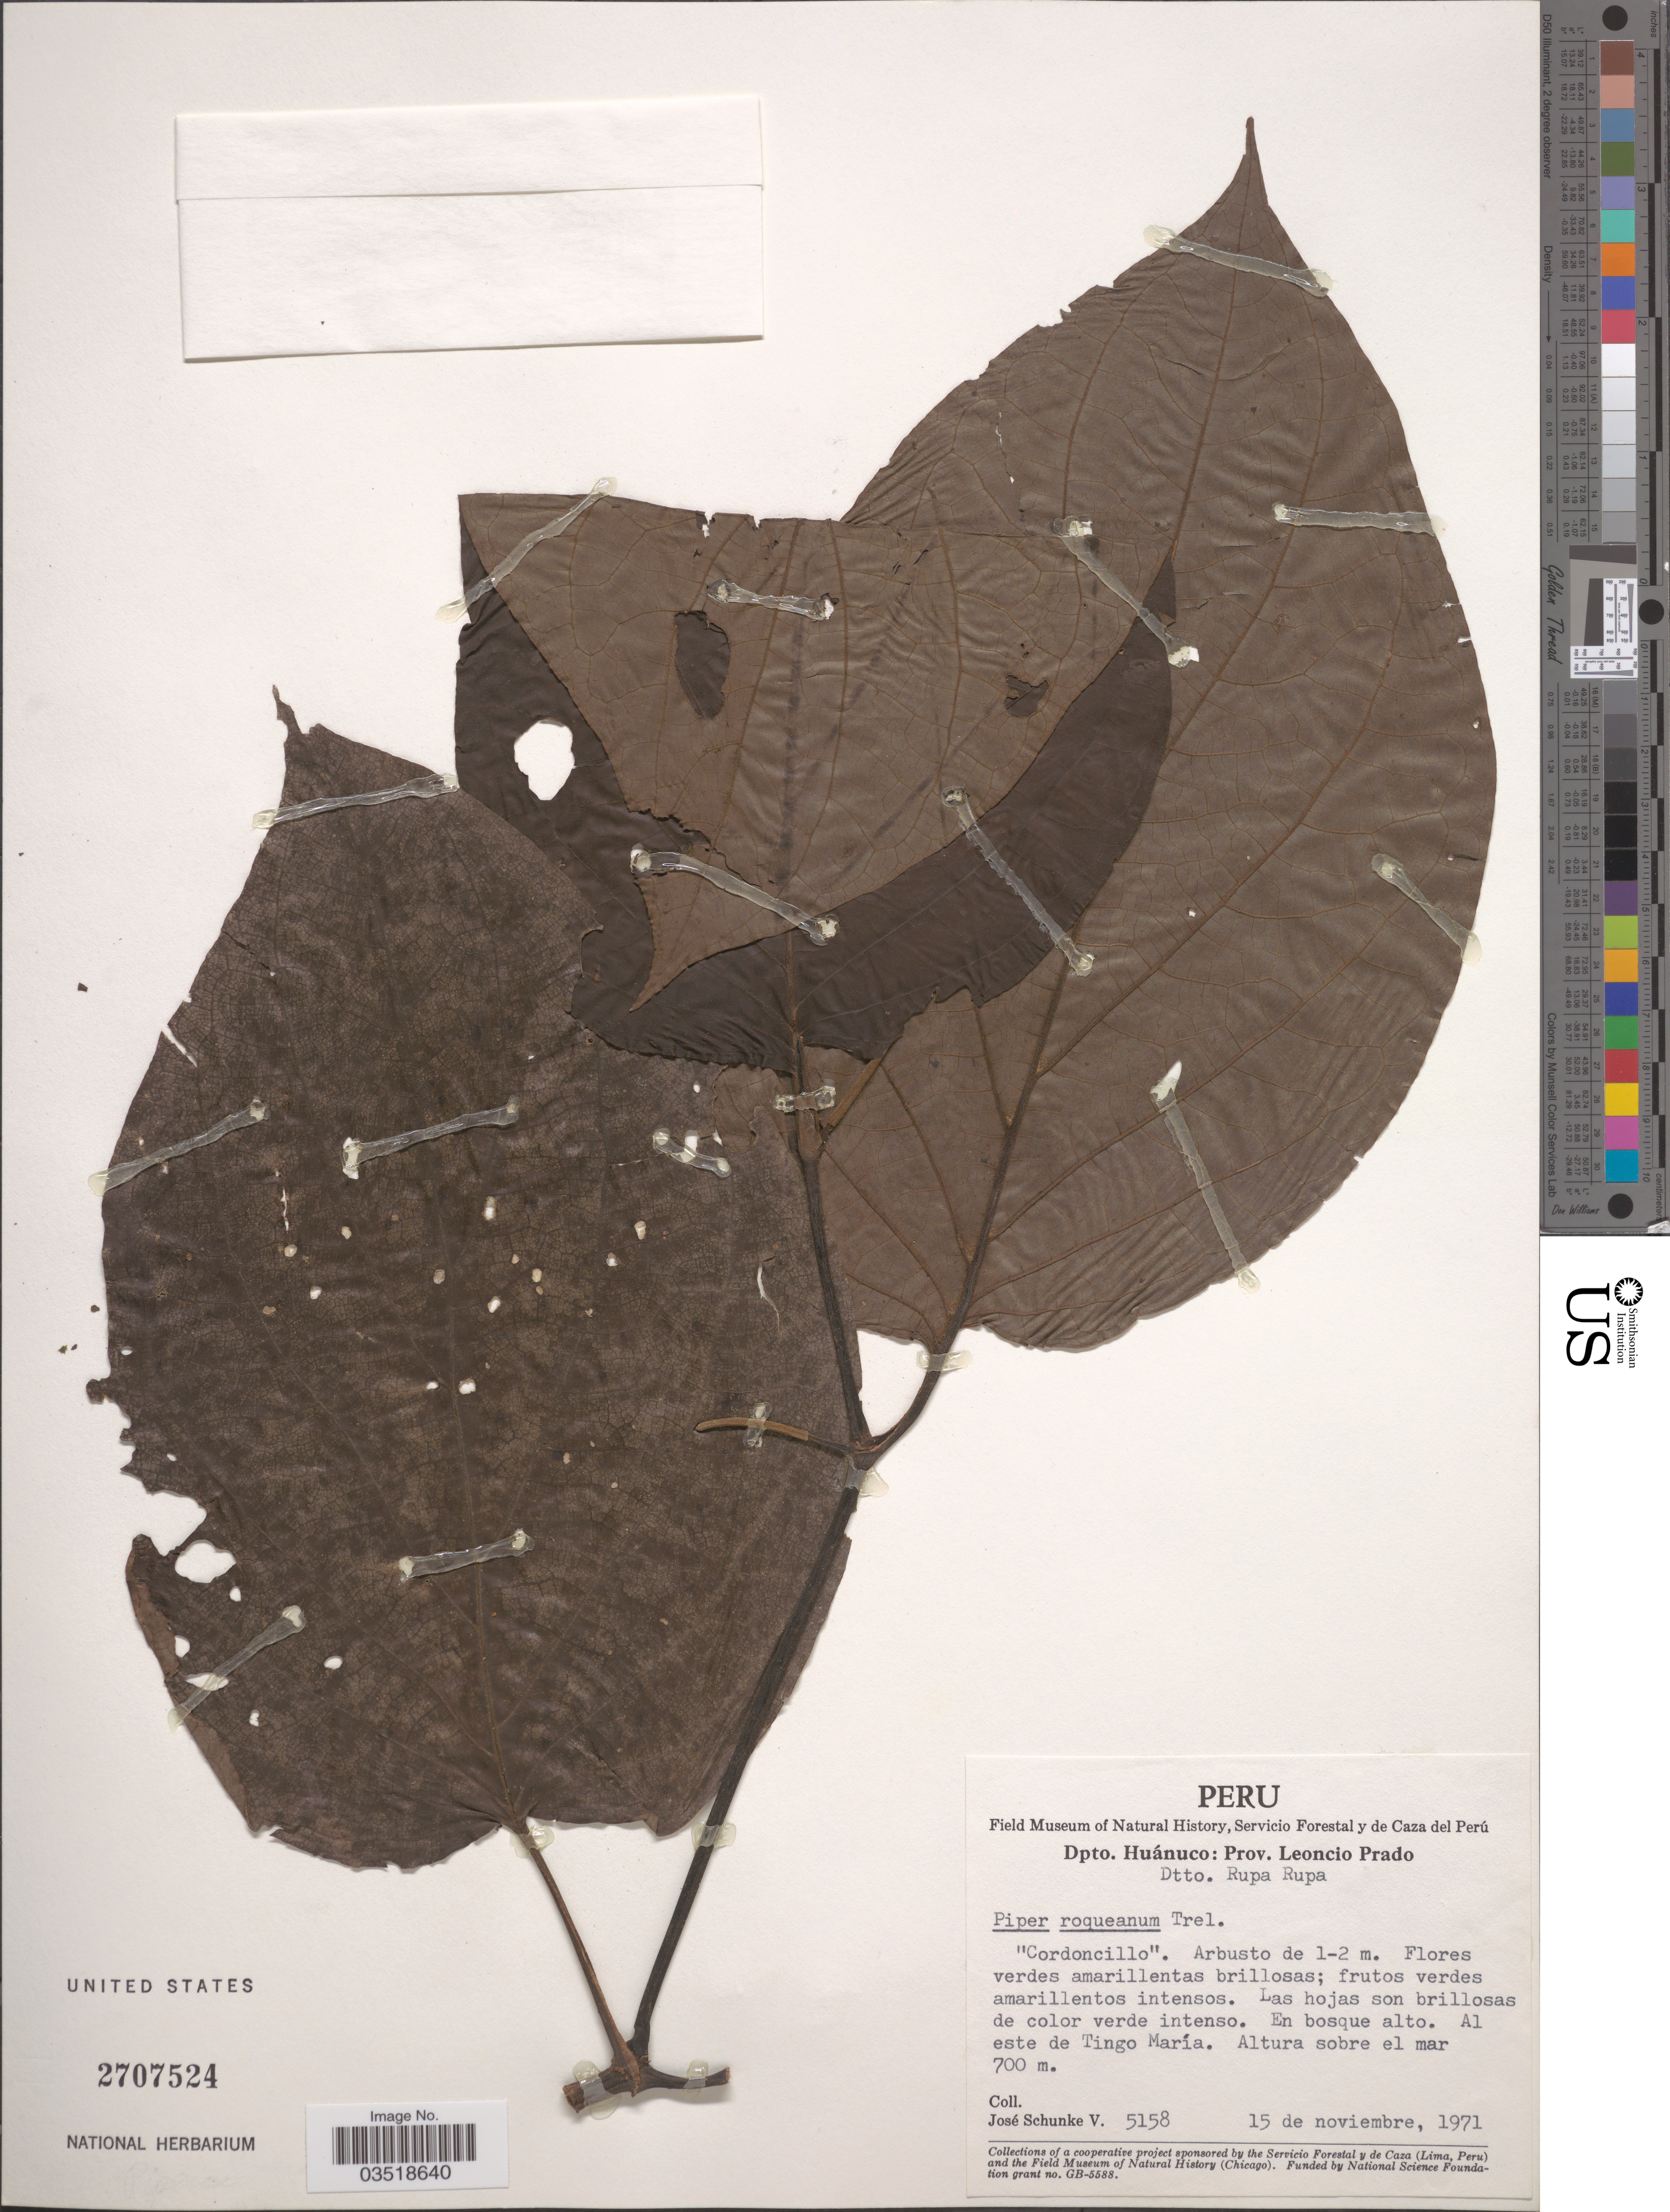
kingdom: Plantae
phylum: Tracheophyta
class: Magnoliopsida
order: Piperales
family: Piperaceae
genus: Piper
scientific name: Piper roqueanum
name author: Trel. in J.F. Macbr.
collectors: J. Schunke Vigo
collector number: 5158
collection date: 1971-11-15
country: Peru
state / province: Huánuco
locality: Dpto. Huánuco: Prov. Leoncio Prado. Dtto. Rupa Rupa. Al este de Tingo María.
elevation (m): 700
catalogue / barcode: US 2707524